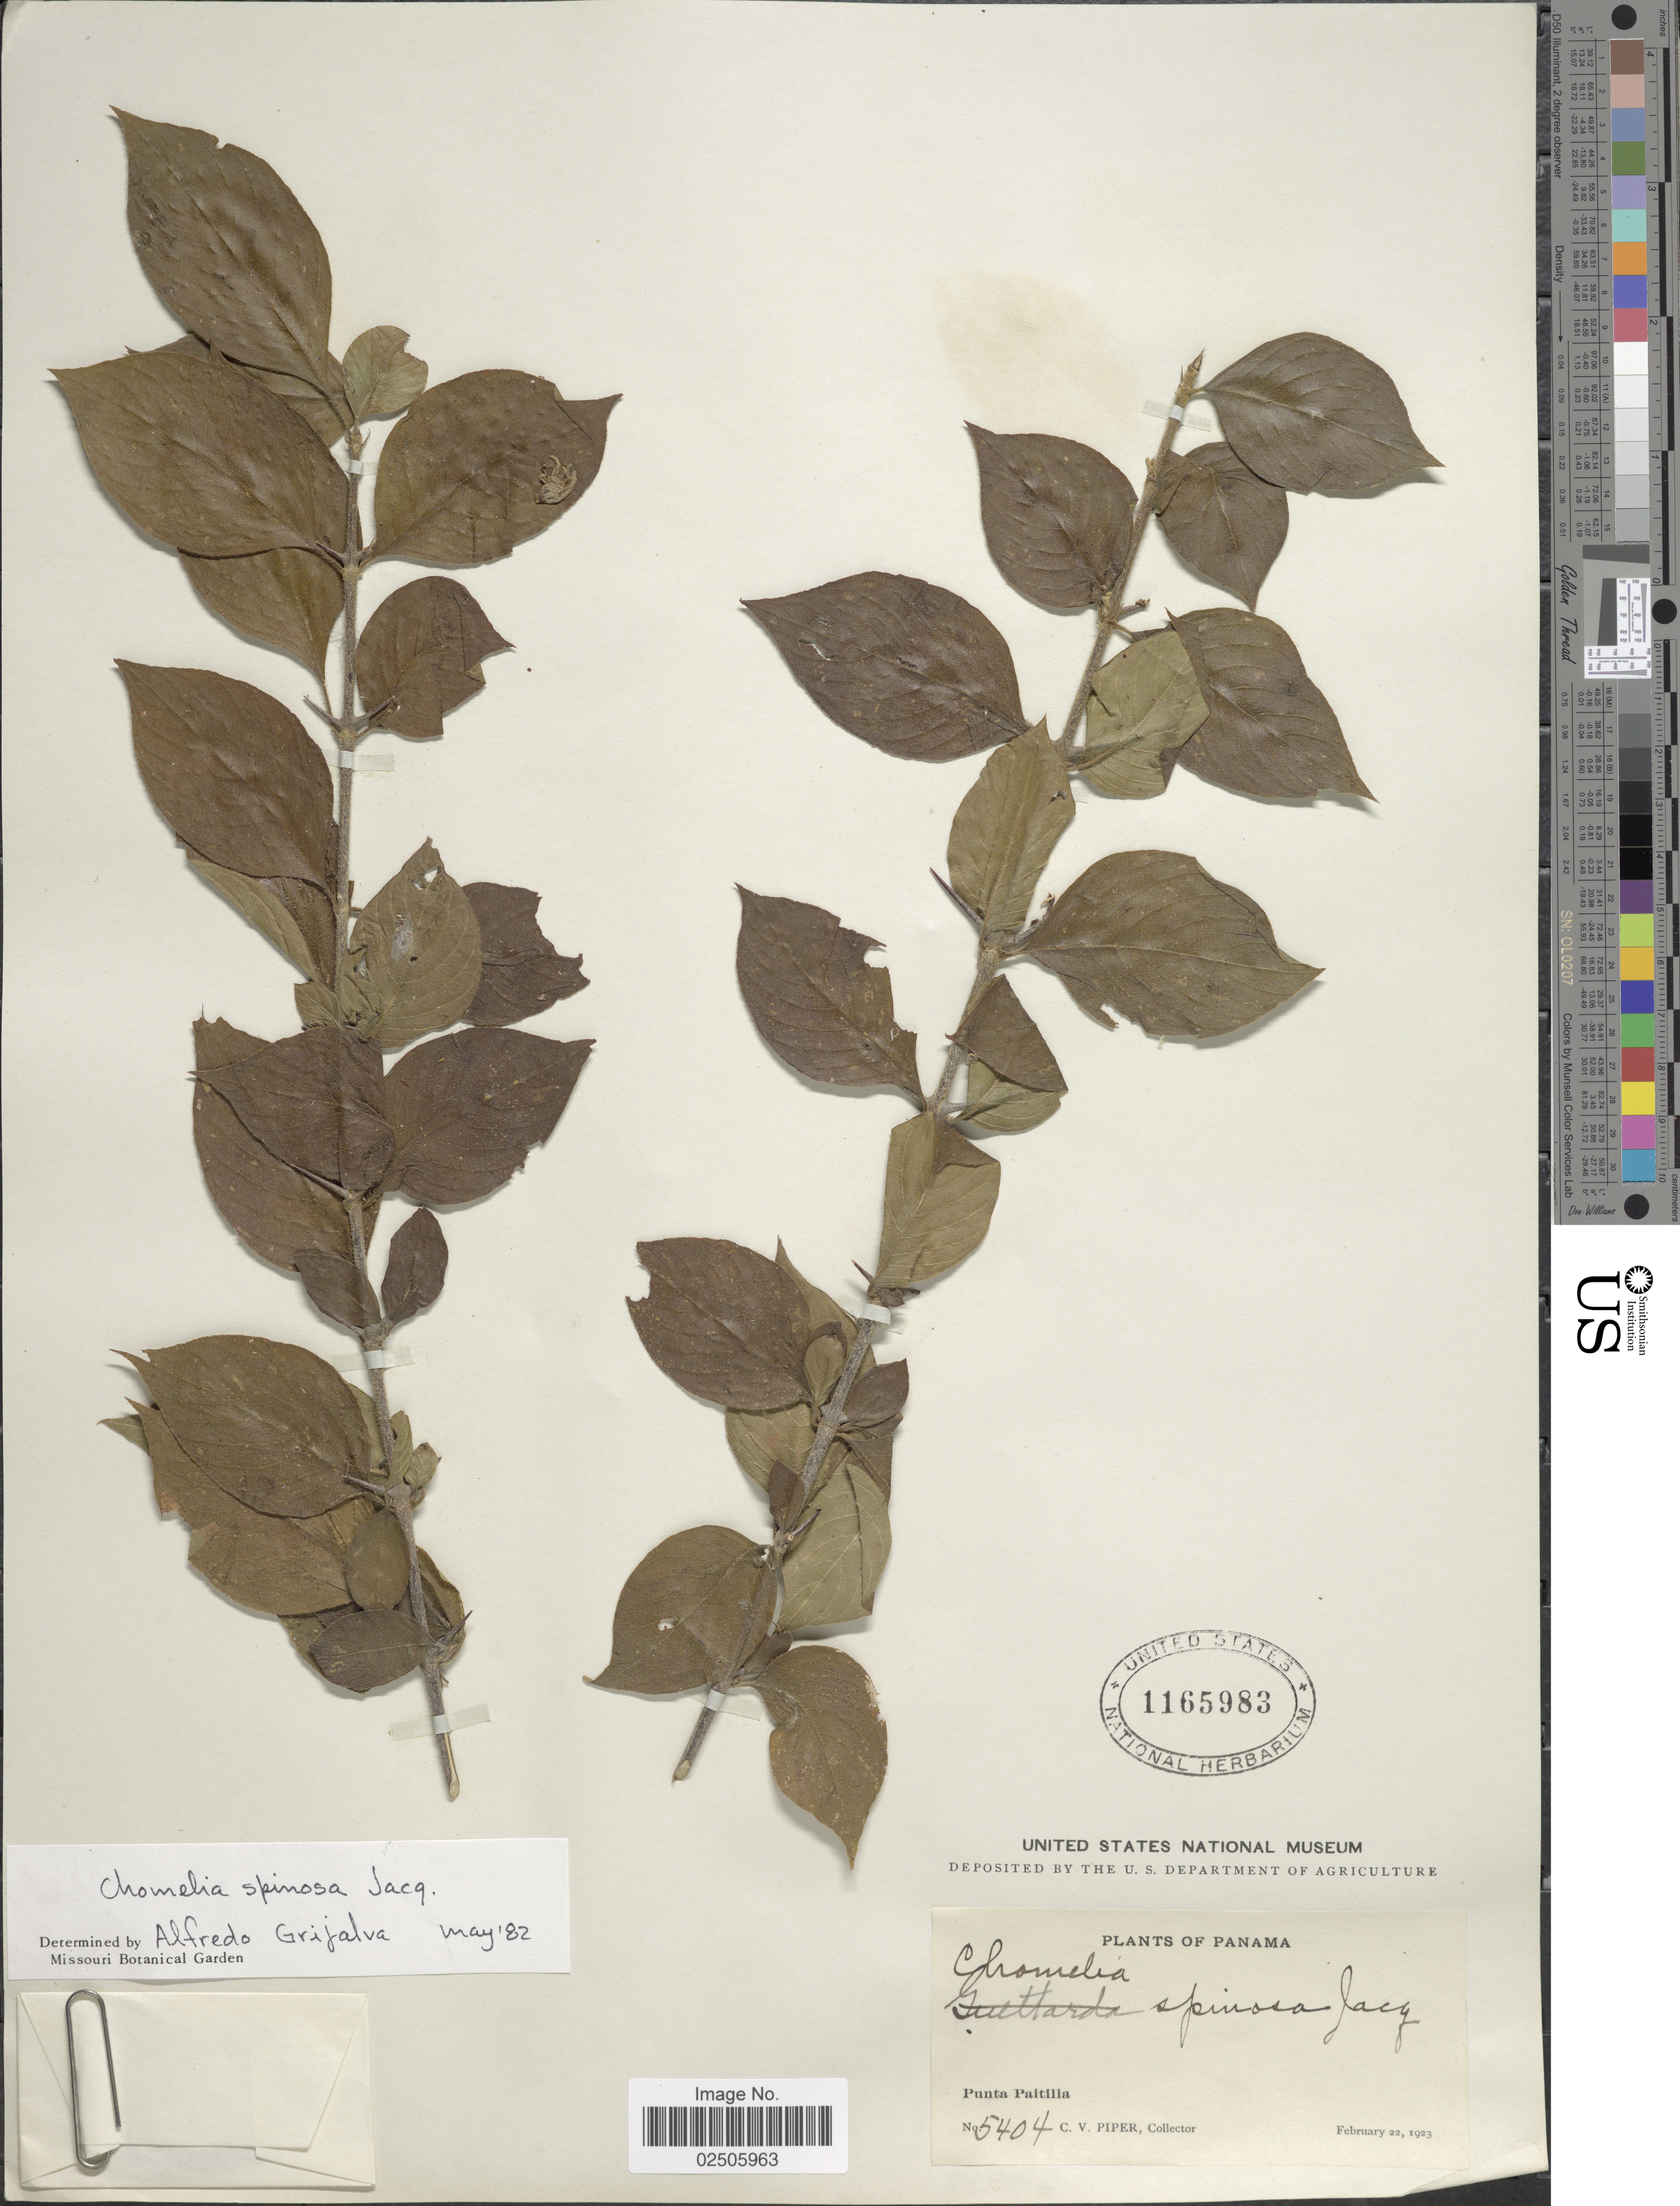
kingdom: Plantae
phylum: Tracheophyta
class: Magnoliopsida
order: Gentianales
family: Rubiaceae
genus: Chomelia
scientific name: Chomelia spinosa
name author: Jacq.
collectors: C. V. Piper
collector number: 5404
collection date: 1923-02-22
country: Panama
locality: Punta Paitilla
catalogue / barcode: US 1165983